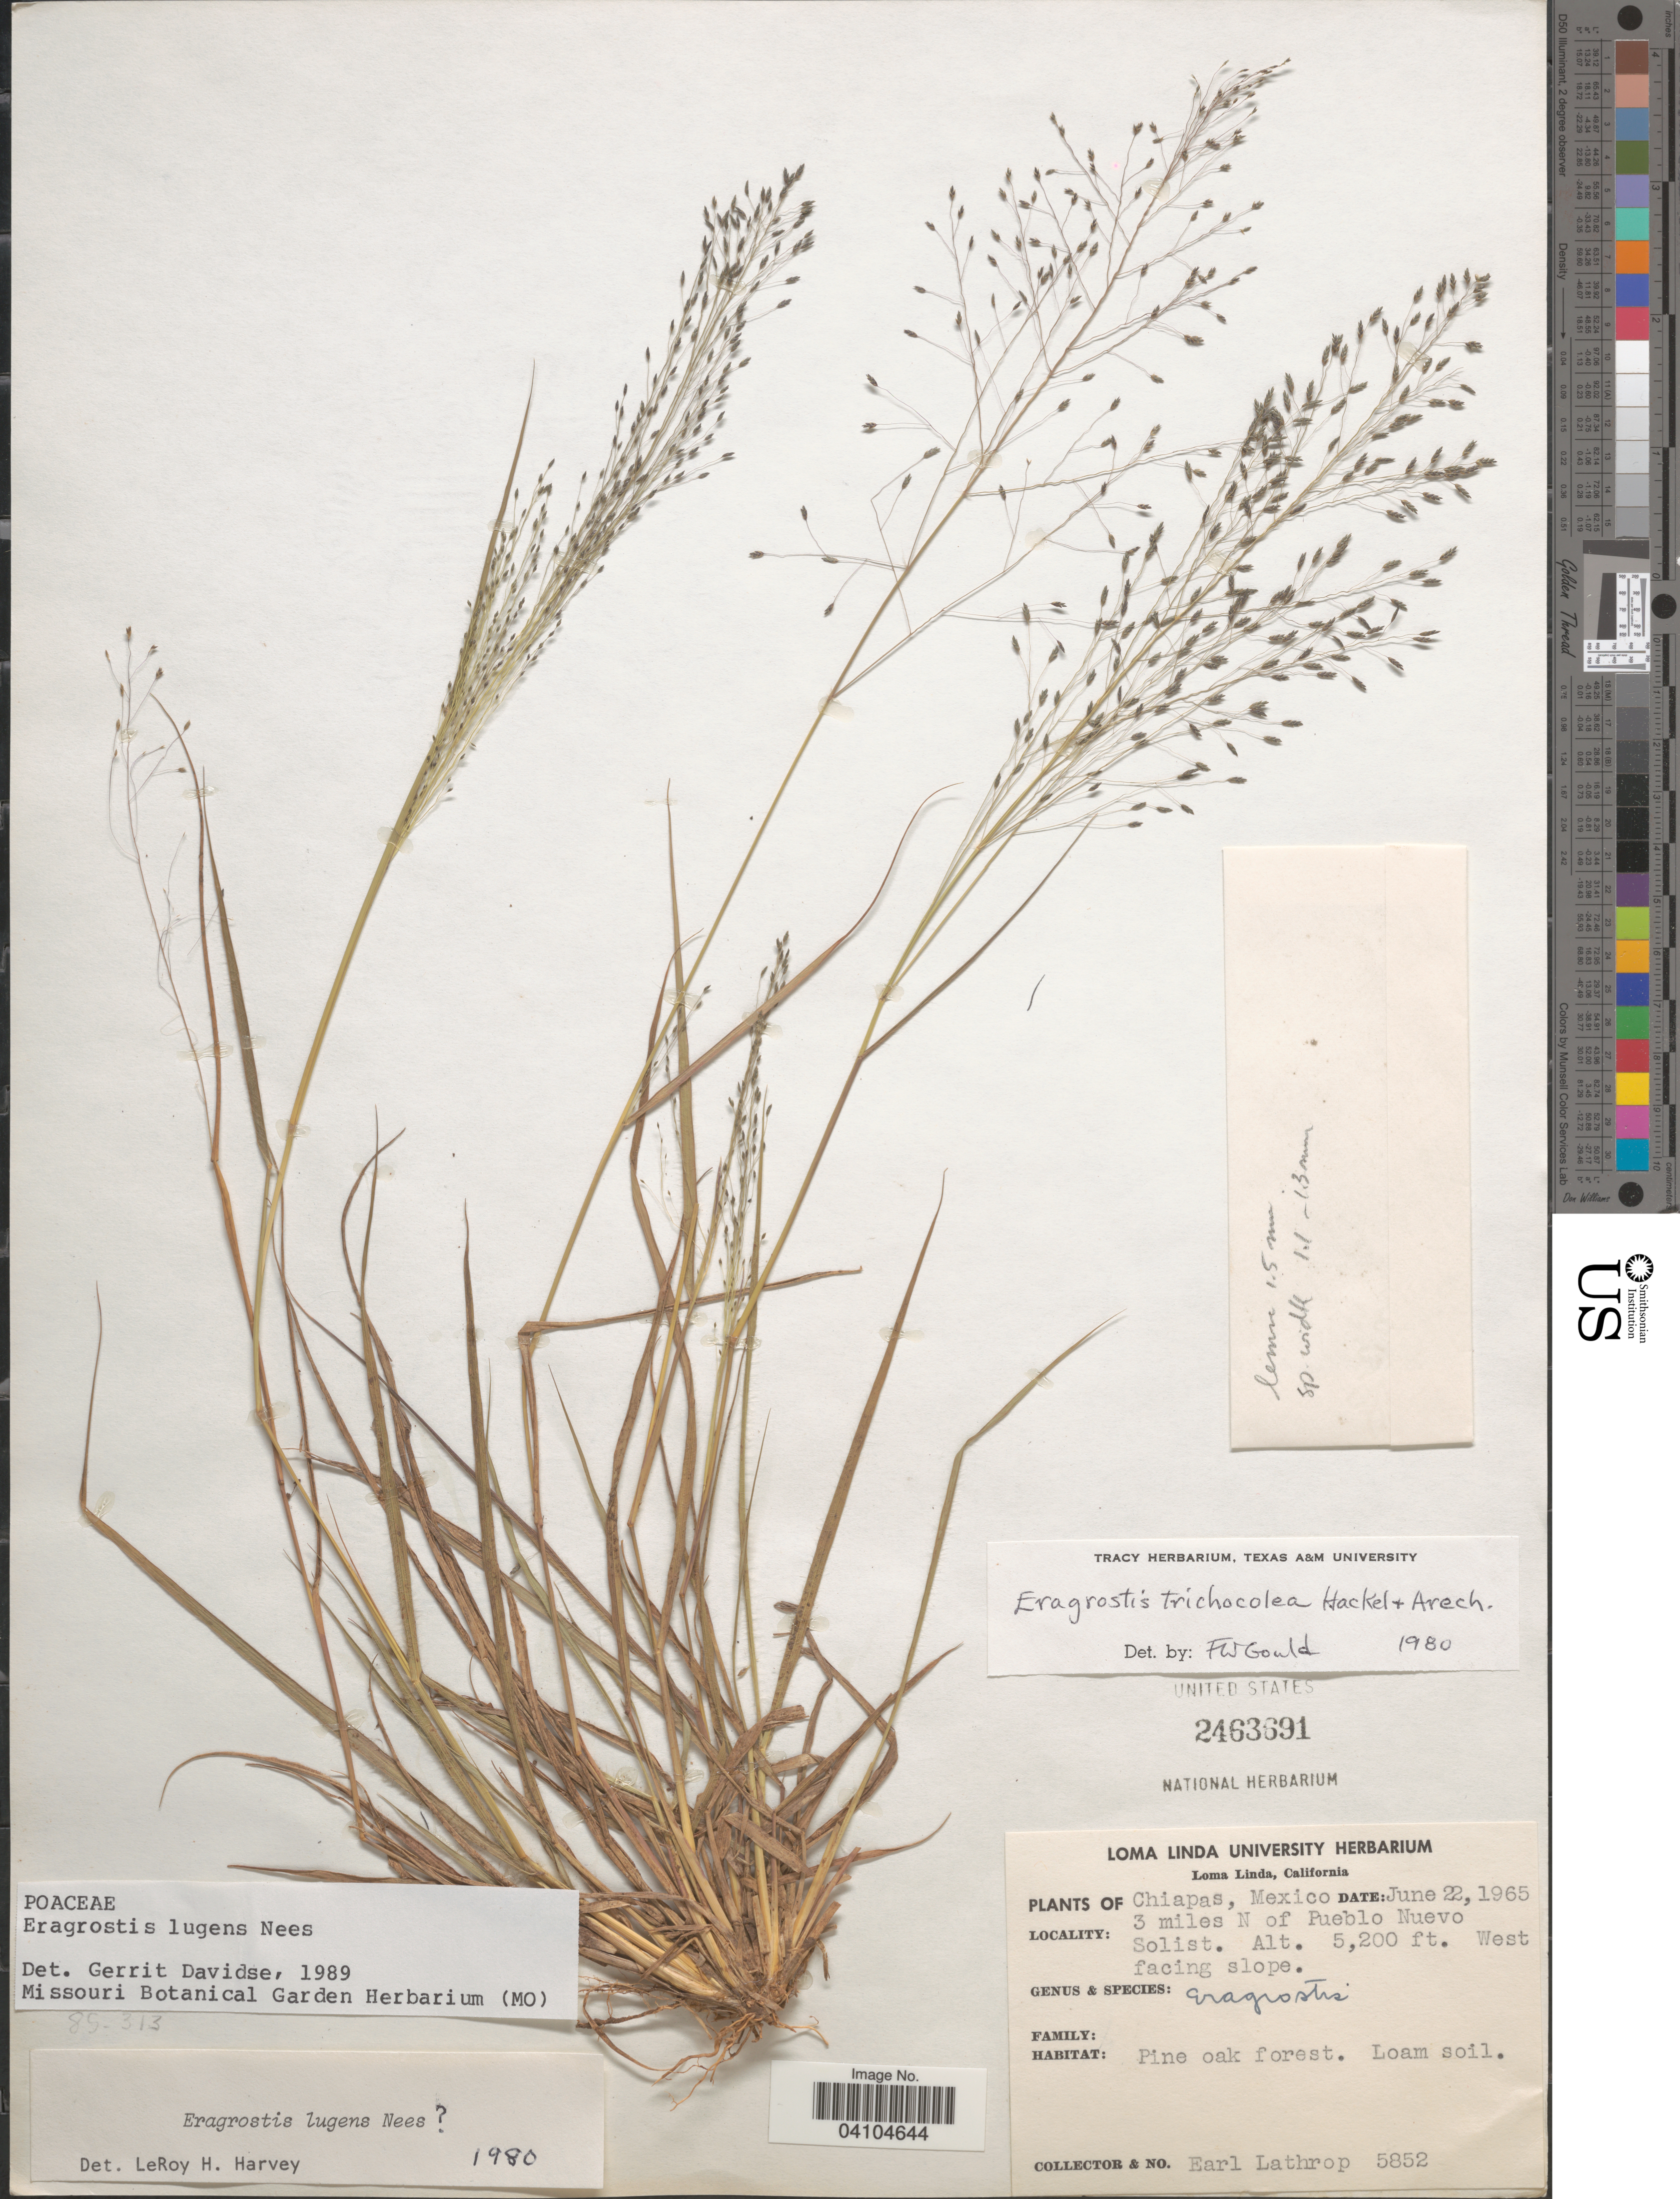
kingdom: Plantae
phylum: Tracheophyta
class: Liliopsida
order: Poales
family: Poaceae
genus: Eragrostis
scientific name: Eragrostis lugens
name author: Nees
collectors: E. W. Lathrop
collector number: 5852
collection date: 1965-06-22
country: Mexico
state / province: Chiapas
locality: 3 miles N of Pueblo Nuevo. Solist. West facing slope.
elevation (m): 1585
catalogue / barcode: US 2463691